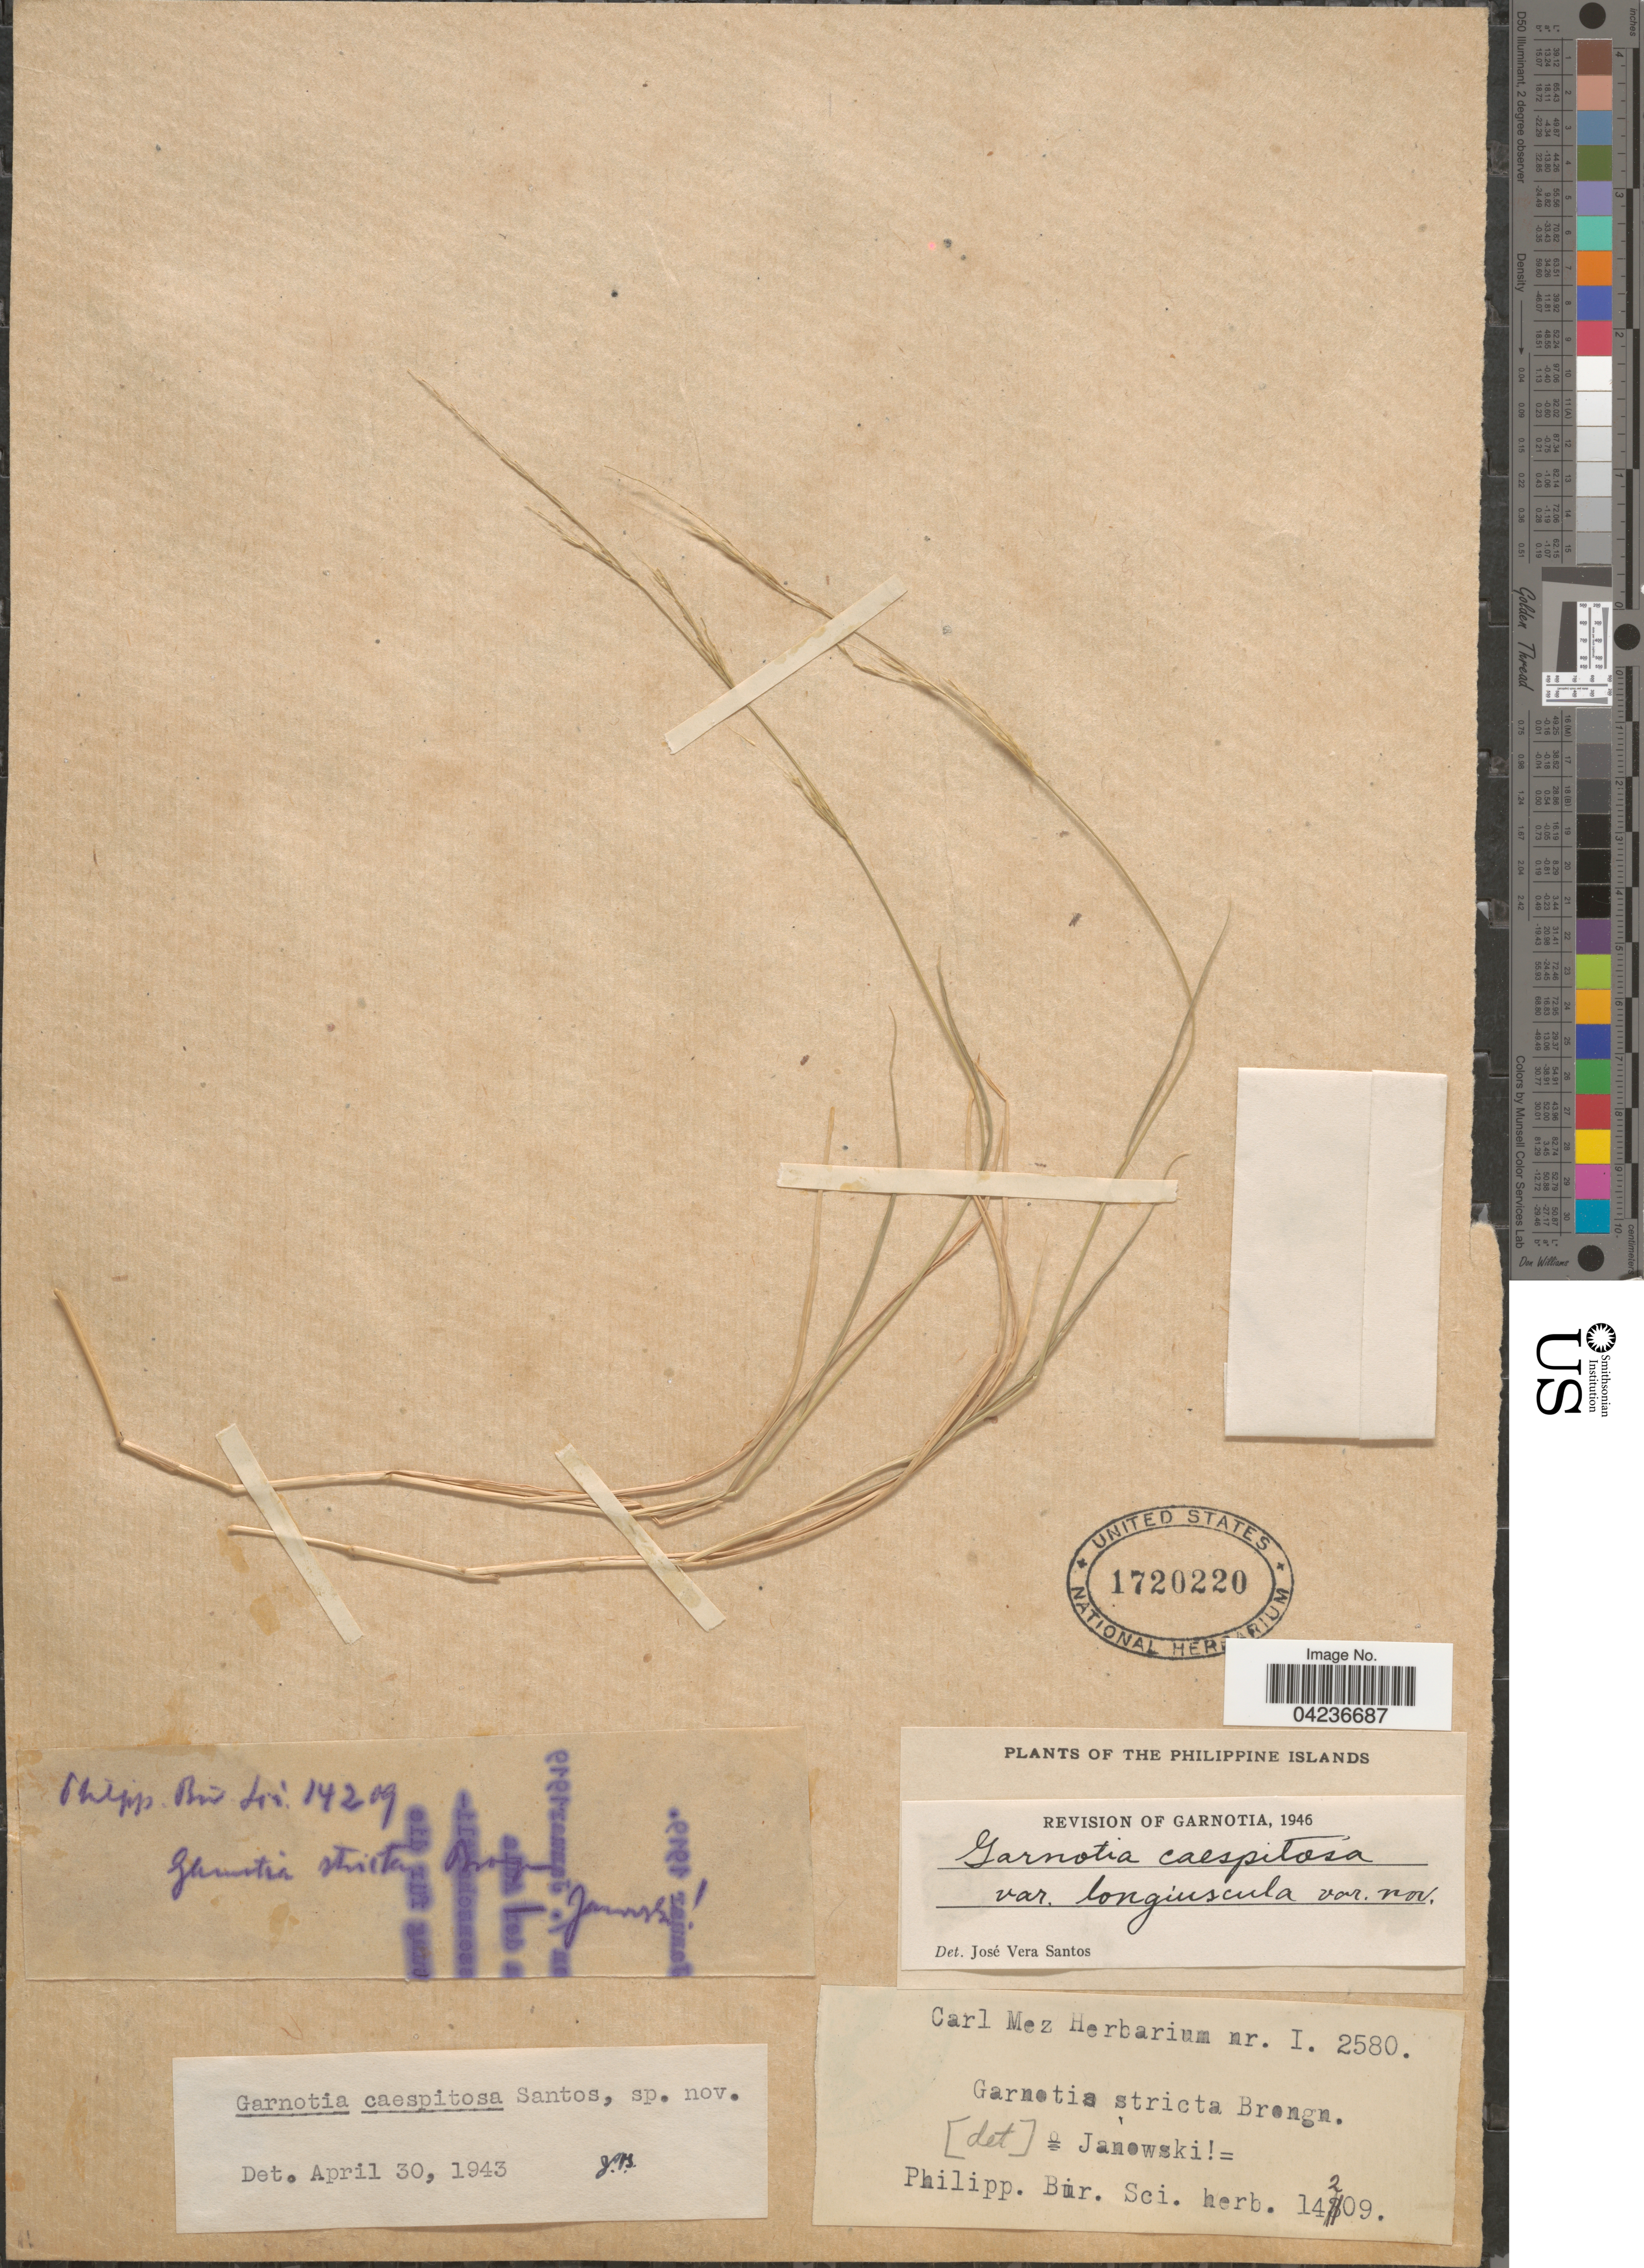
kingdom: Plantae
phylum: Tracheophyta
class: Liliopsida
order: Poales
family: Poaceae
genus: Garnotia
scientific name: Garnotia acutigluma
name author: (Steud.) Ohwi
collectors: Ex herb. Philipp. Bur. Sci.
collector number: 14809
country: Philippines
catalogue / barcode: US 1720220